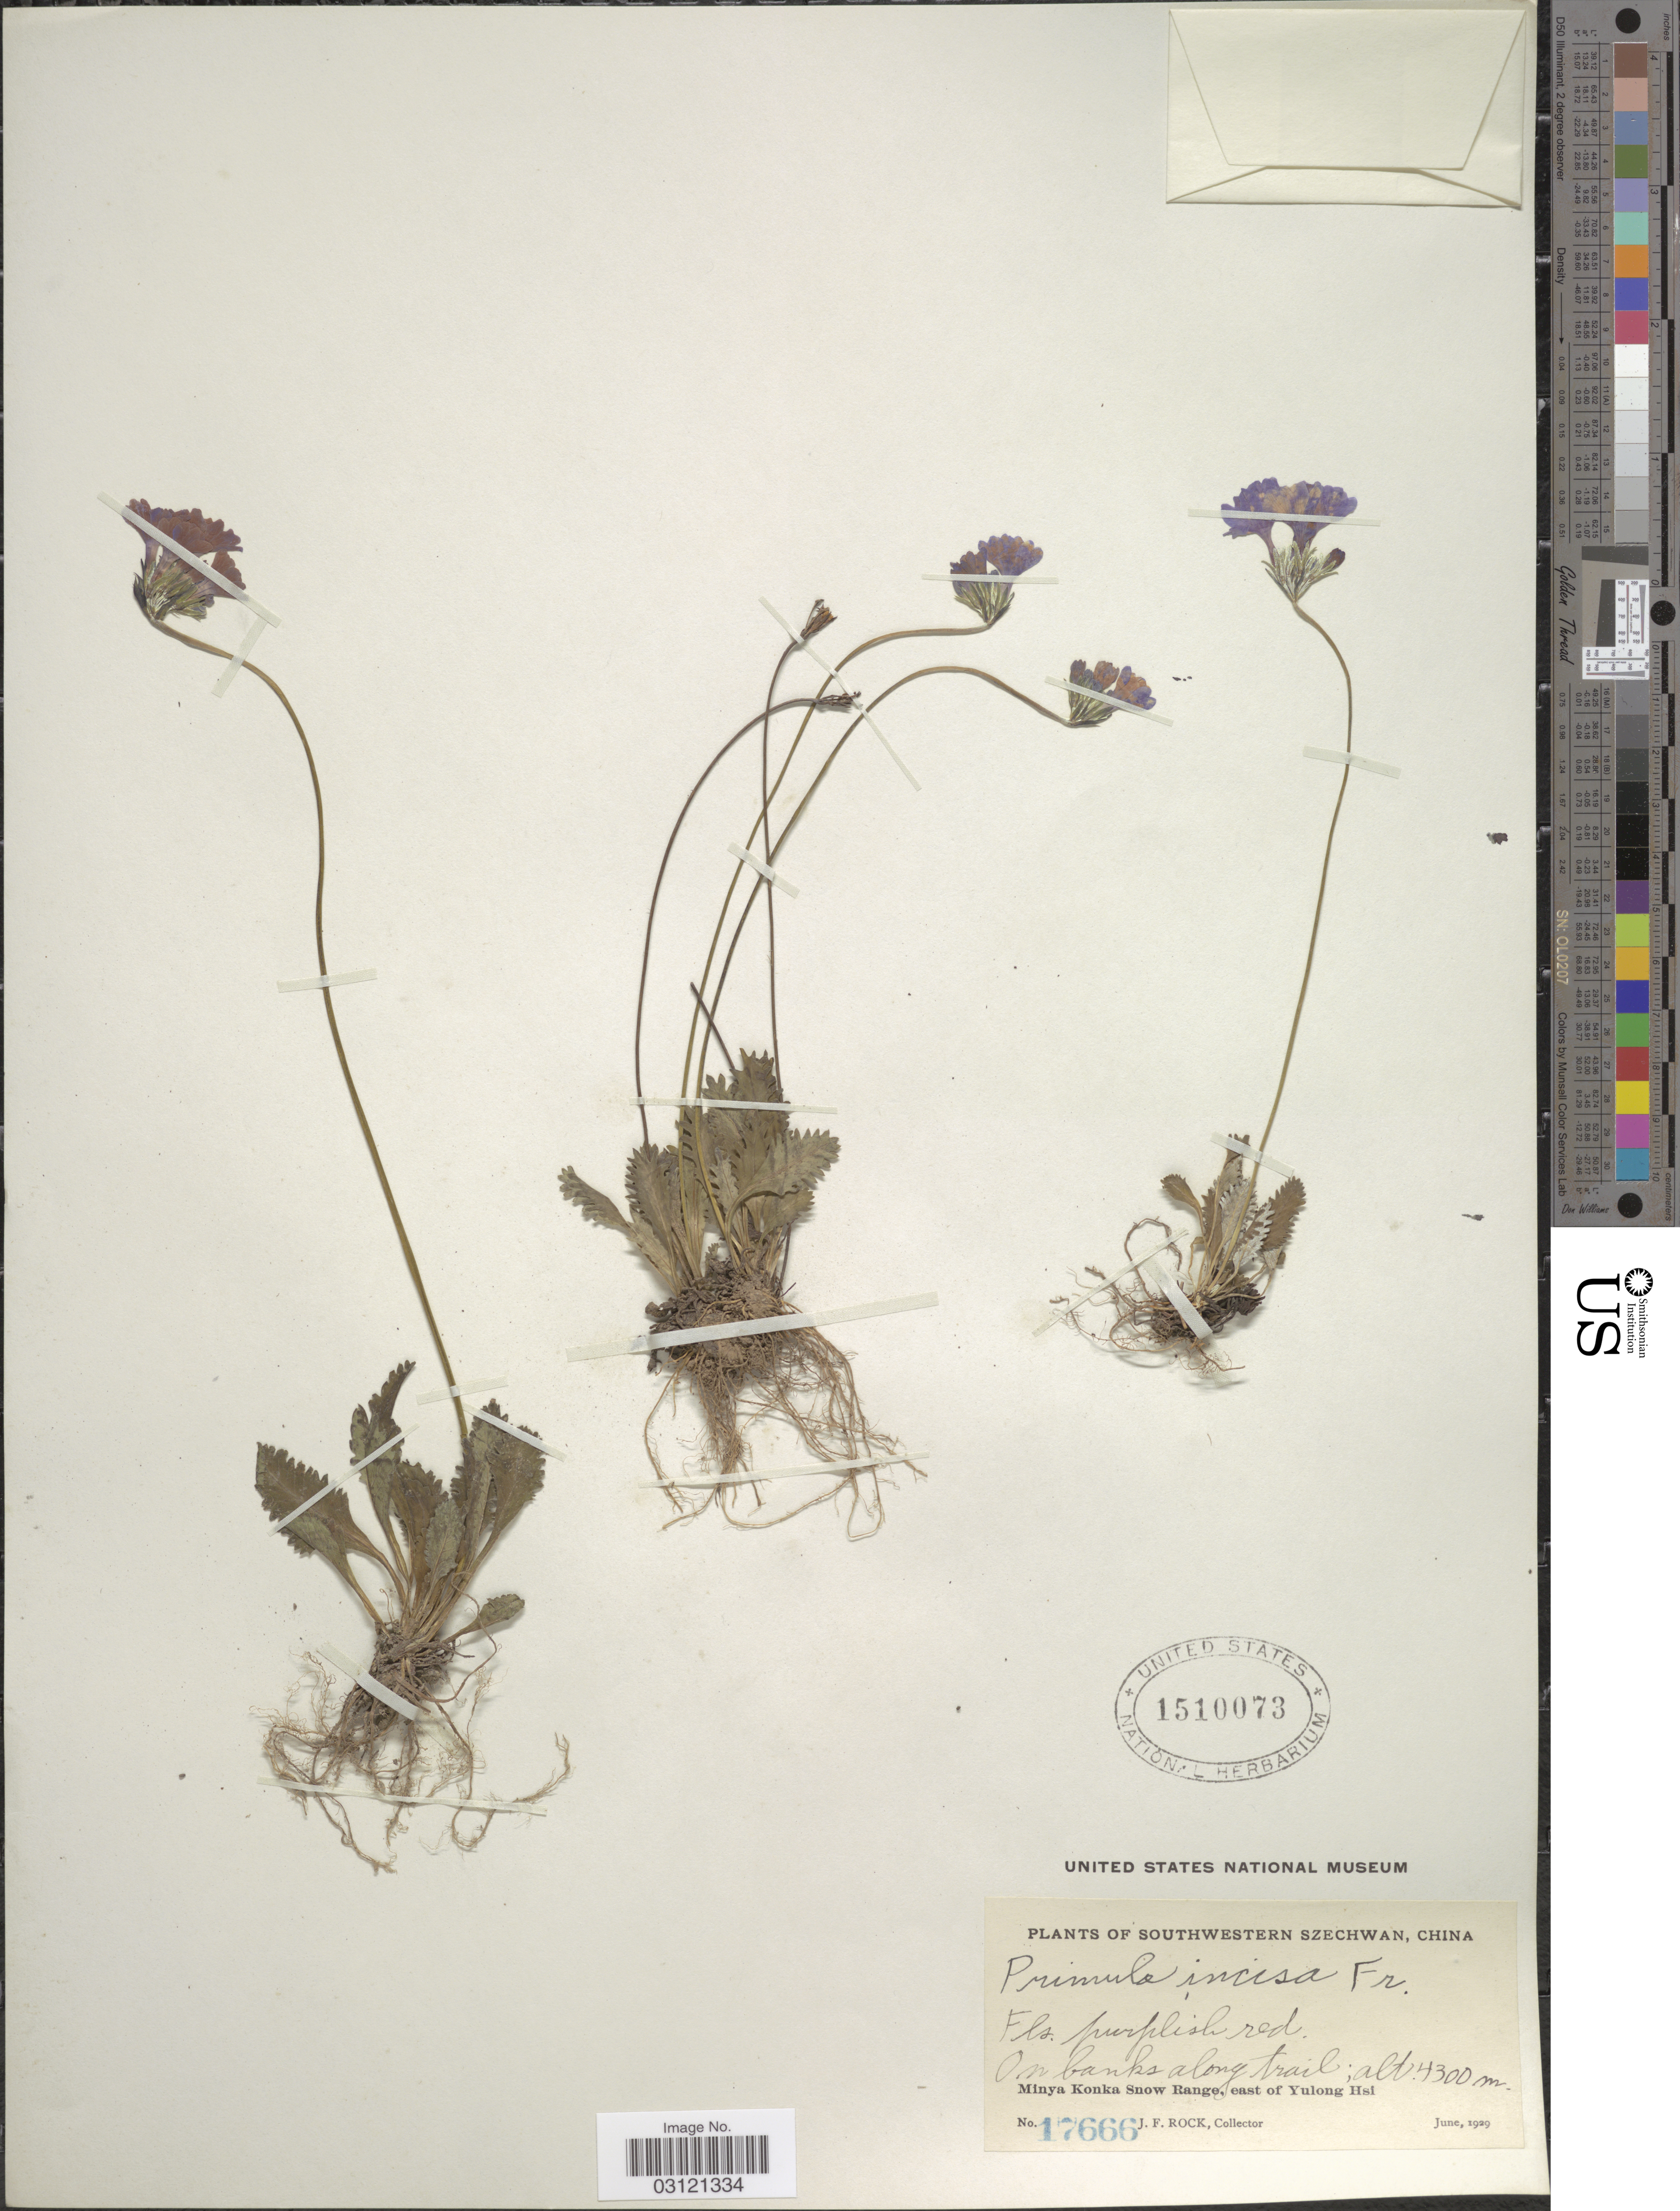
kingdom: Plantae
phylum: Tracheophyta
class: Magnoliopsida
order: Ericales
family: Primulaceae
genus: Primula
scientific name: Primula incisa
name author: Franch.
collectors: J. Rock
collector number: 17666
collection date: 1929-06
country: China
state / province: Sichuan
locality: Southwestern Szechwan, China, Minya Konka Snow Range, east of Yulong Hsi.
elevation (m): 4300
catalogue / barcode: US 1510073